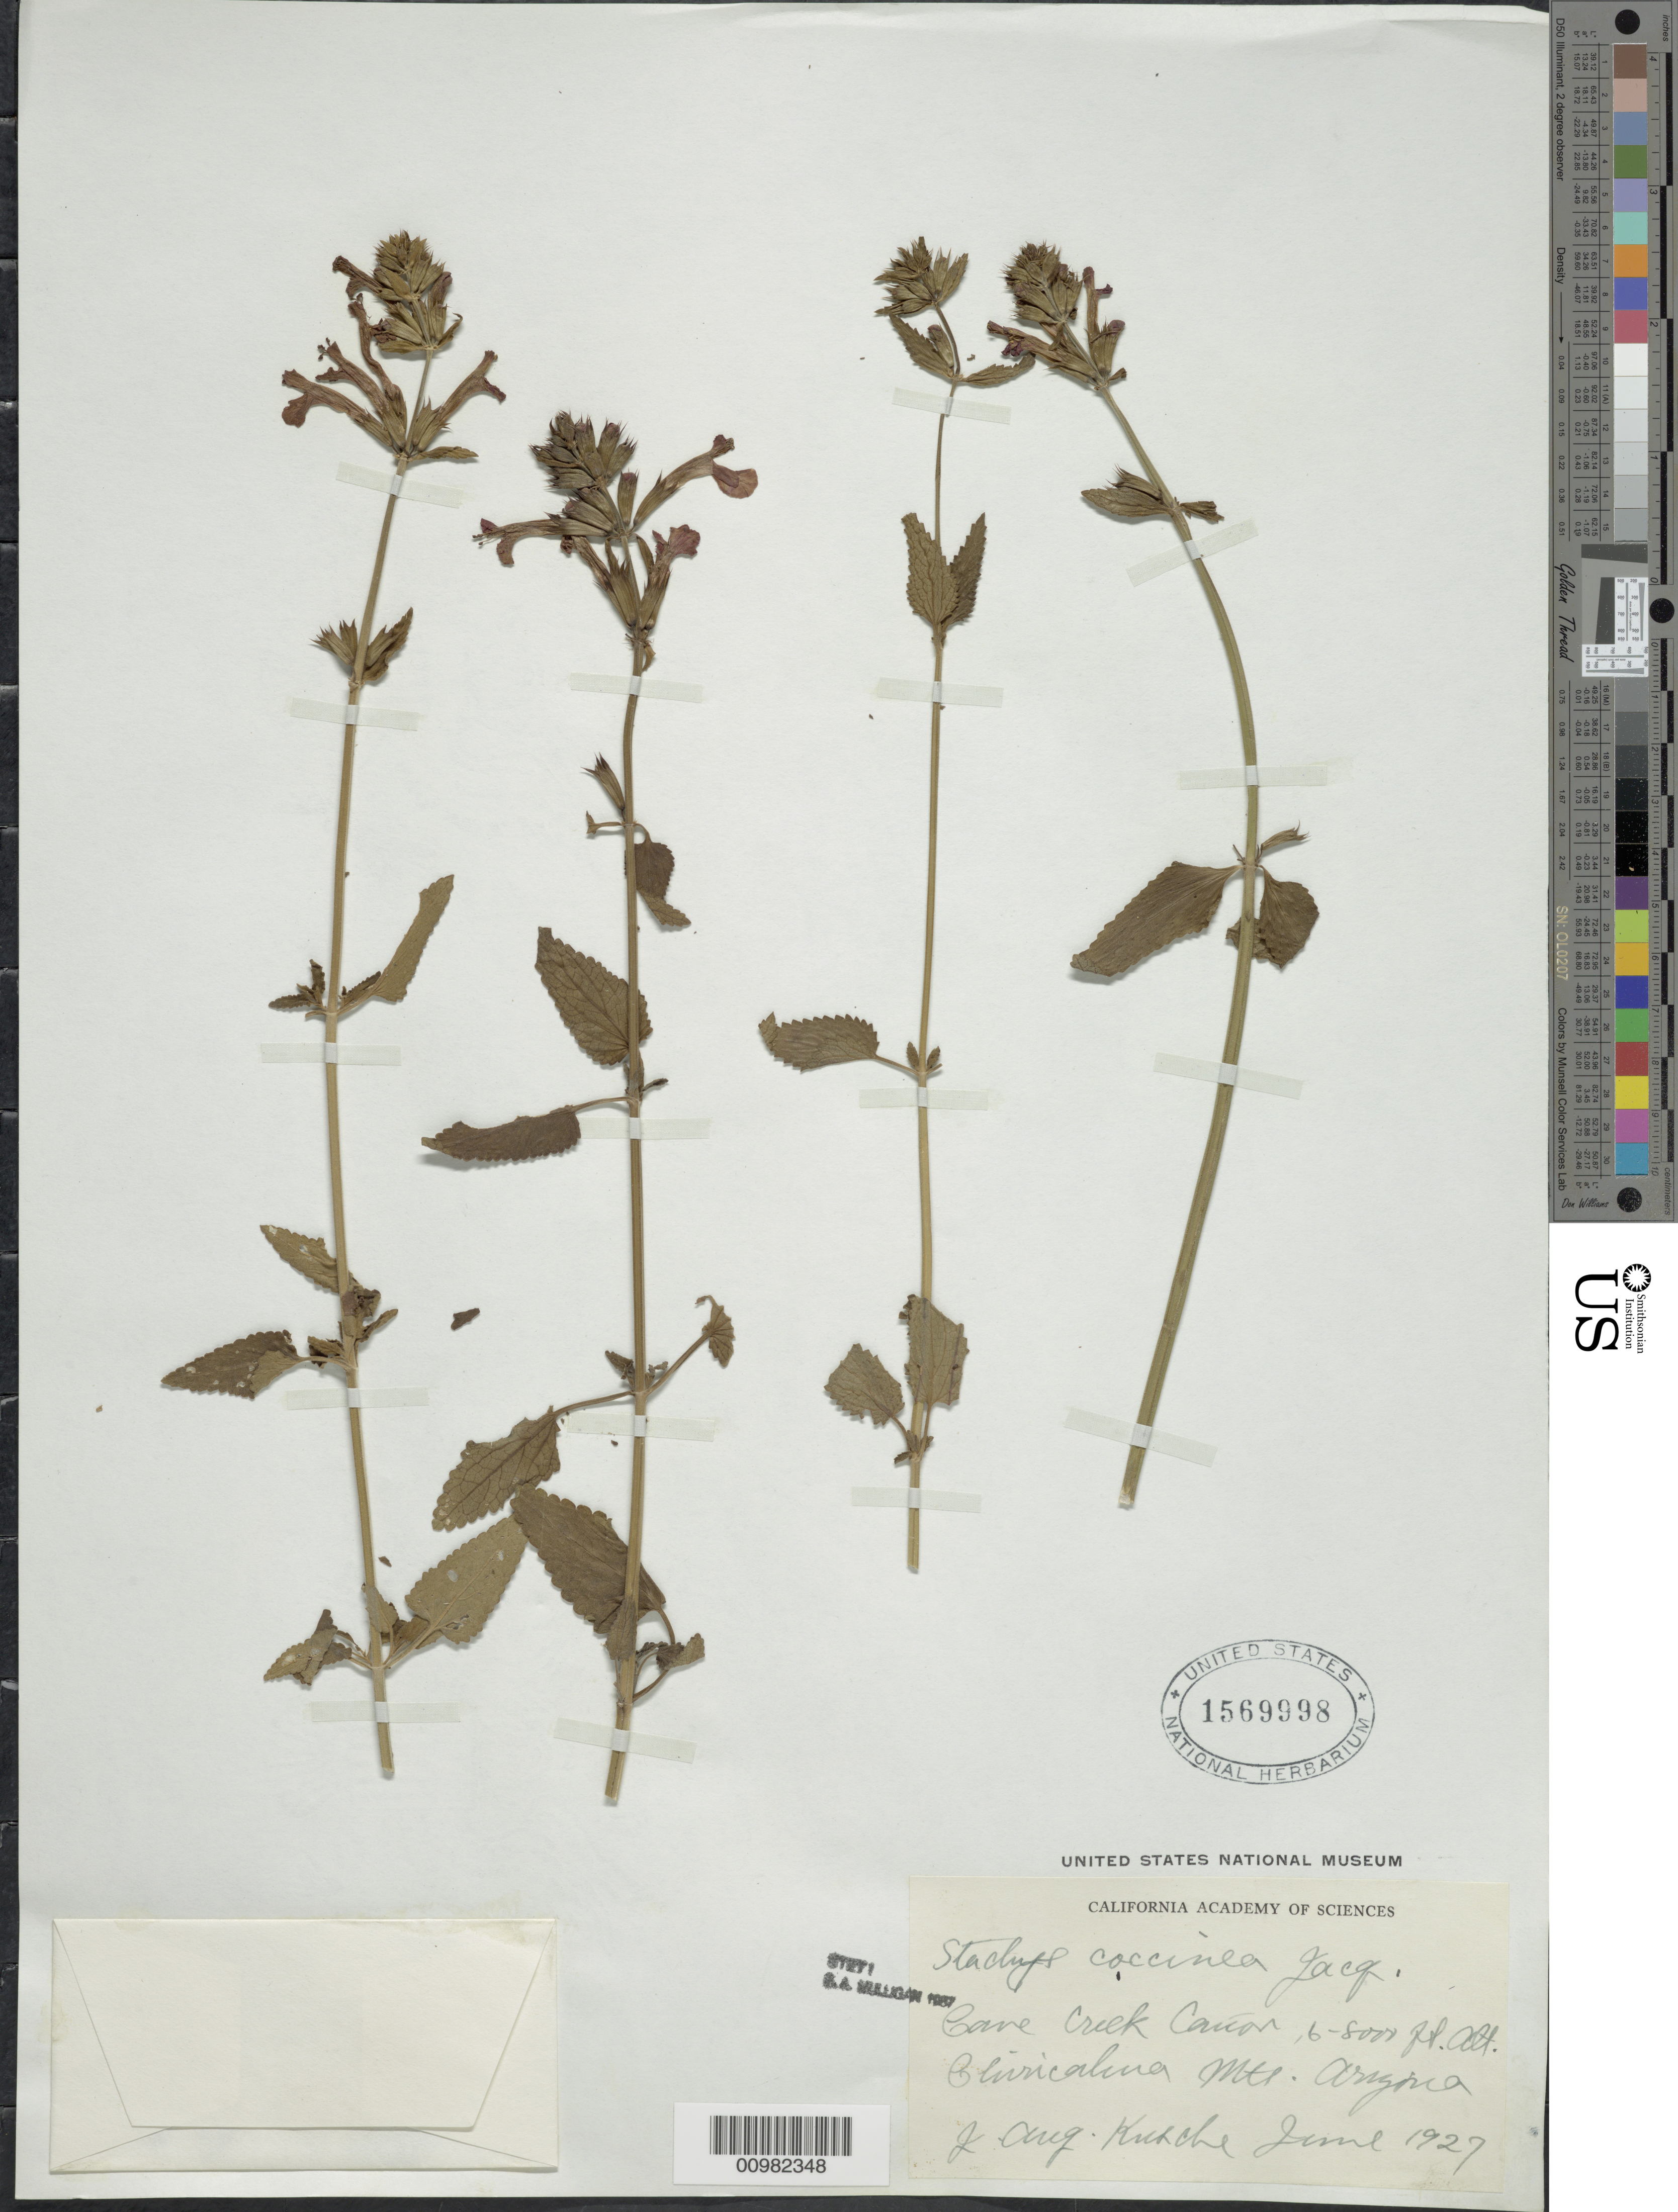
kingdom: Plantae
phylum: Tracheophyta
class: Magnoliopsida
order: Lamiales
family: Lamiaceae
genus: Stachys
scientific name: Stachys coccinea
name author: Ortega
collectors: W. Kunsch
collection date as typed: Jun 1927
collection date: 1927-06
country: United States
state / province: Arizona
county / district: Cochise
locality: Chiricahua Mts.; Game Creek Canyon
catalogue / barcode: US 1569998